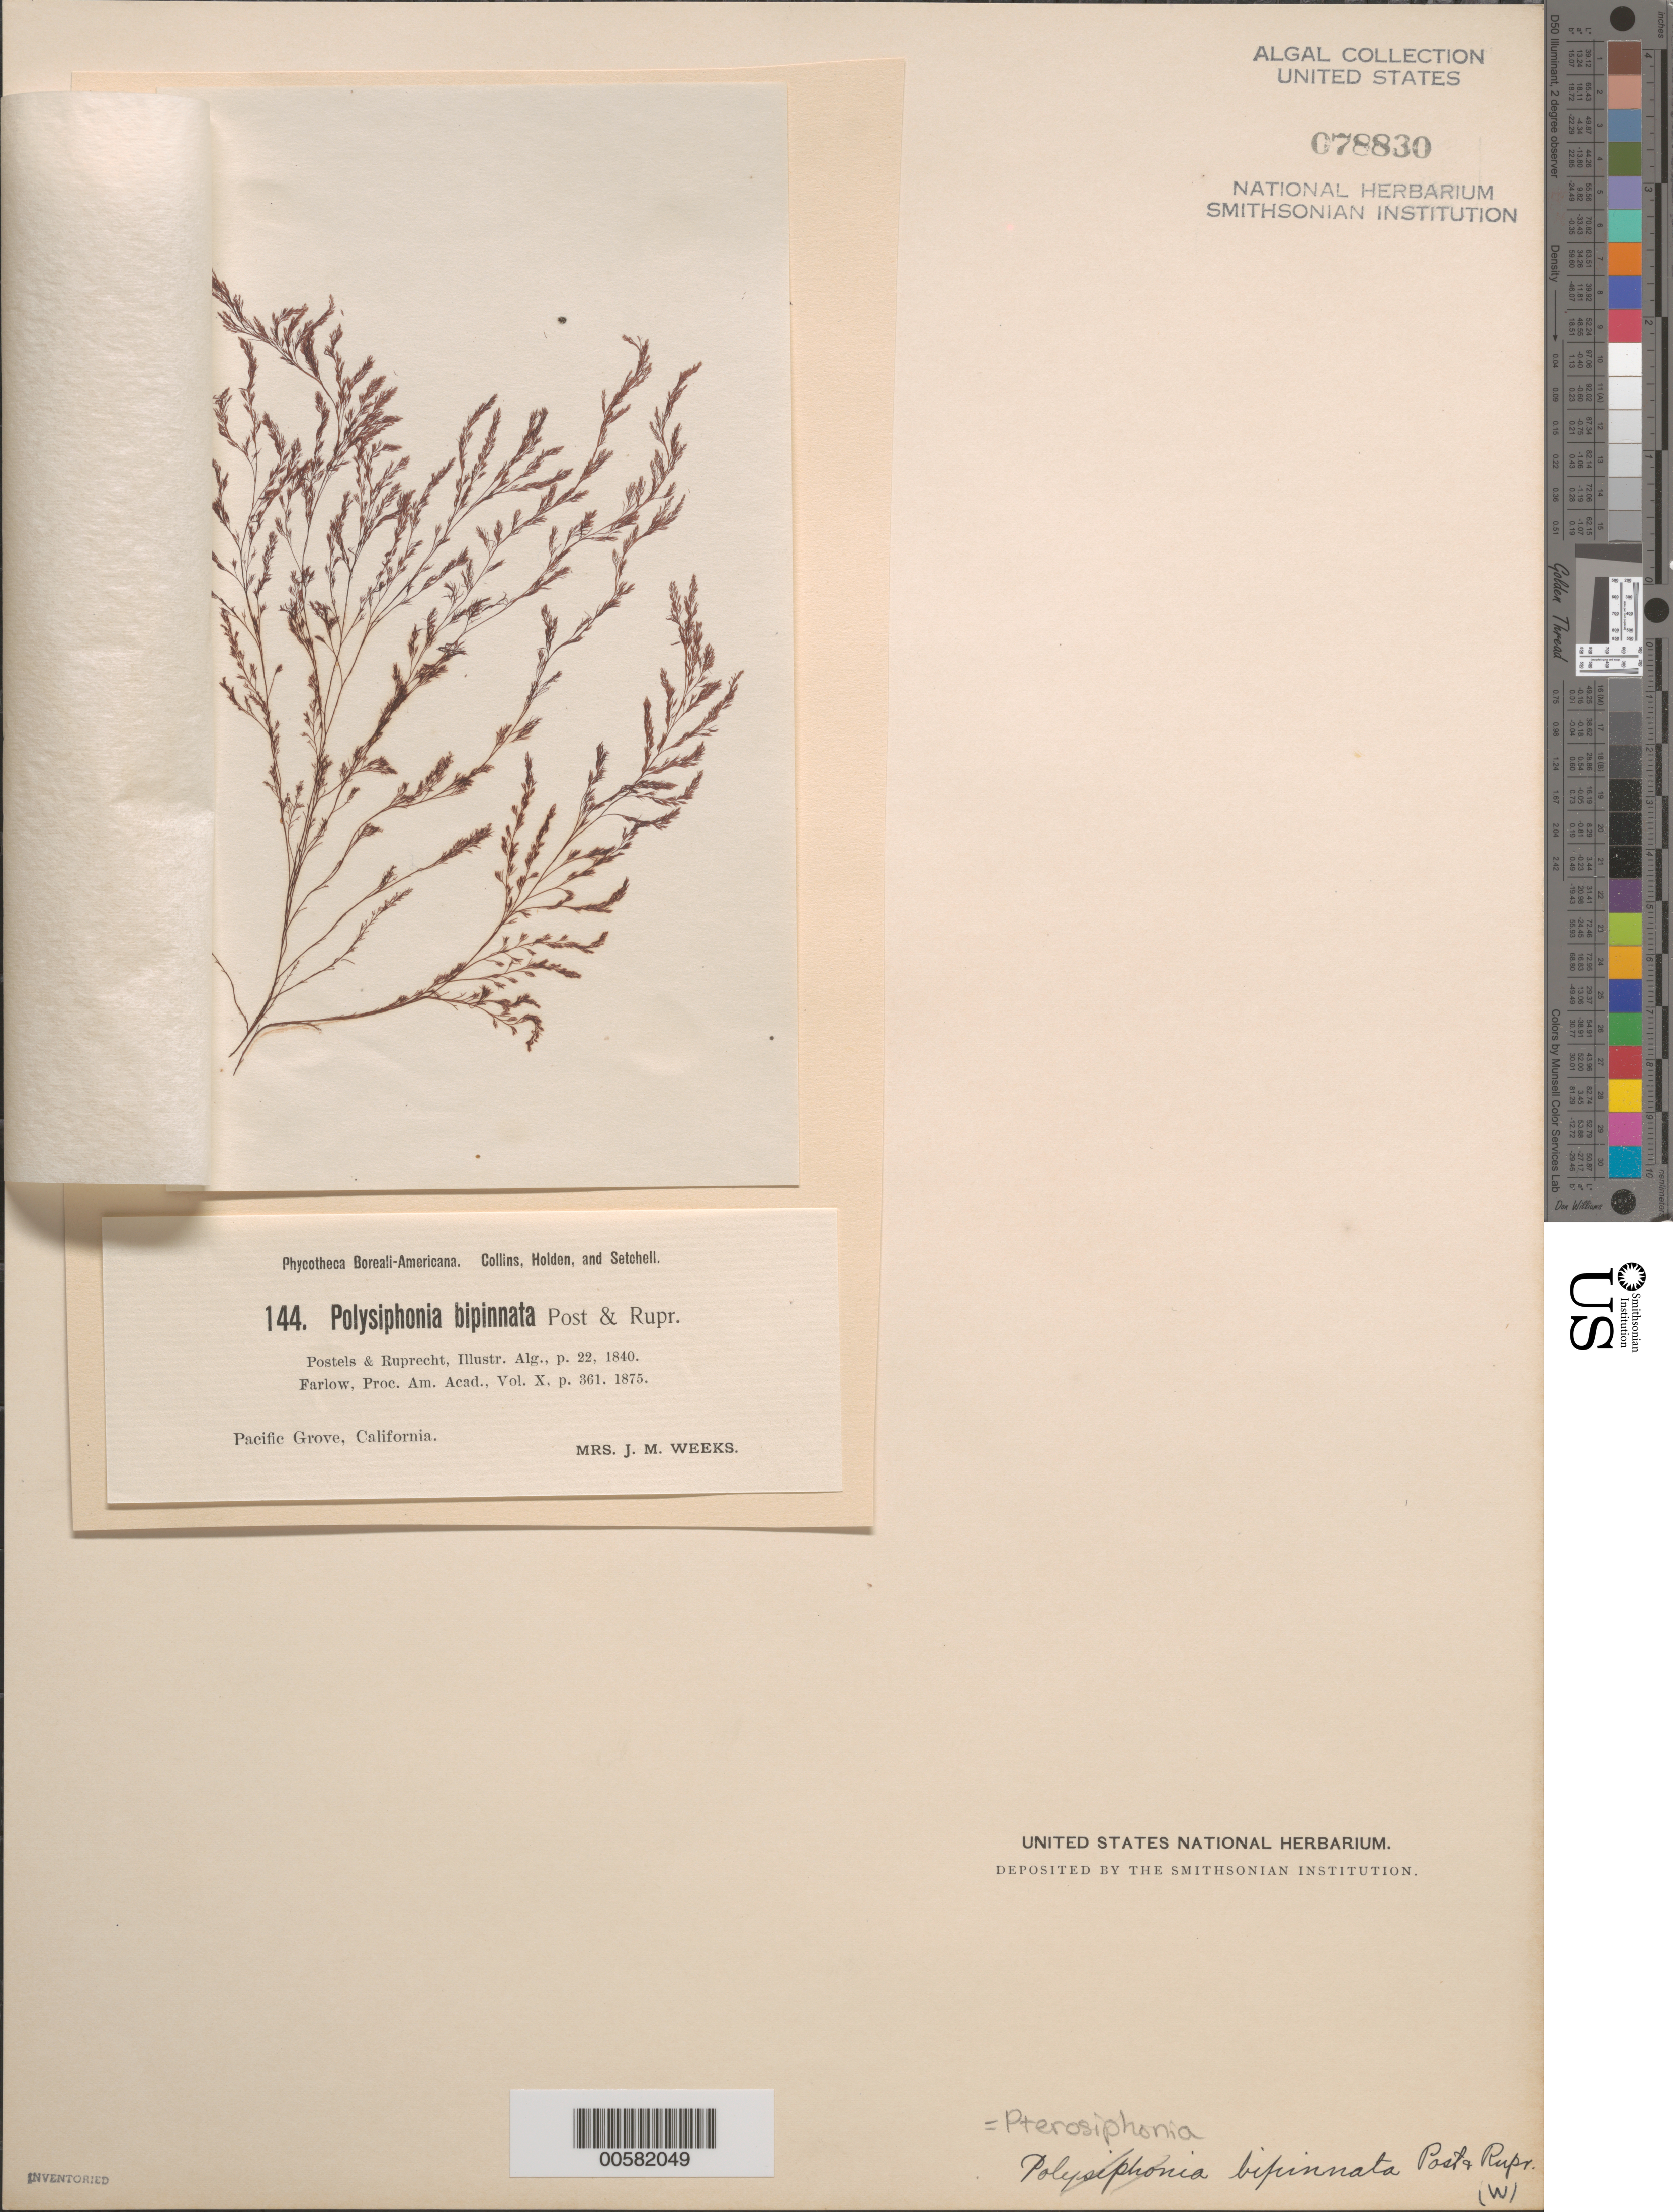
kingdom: Plantae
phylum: Rhodophyta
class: Florideophyceae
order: Ceramiales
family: Rhodomelaceae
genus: Savoiea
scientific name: Savoiea bipinnata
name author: (Postels & Rupr.) M.J. Wynne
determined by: Algae name updating Project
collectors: Mrs. J. Weeks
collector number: PB-A 144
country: United States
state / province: California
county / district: Monterey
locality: Pacific Grove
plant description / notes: Collins, Holden & Setchell, Phycotheca Boreali-Americana, as Polysiphonia bipinnata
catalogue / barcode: US 78830